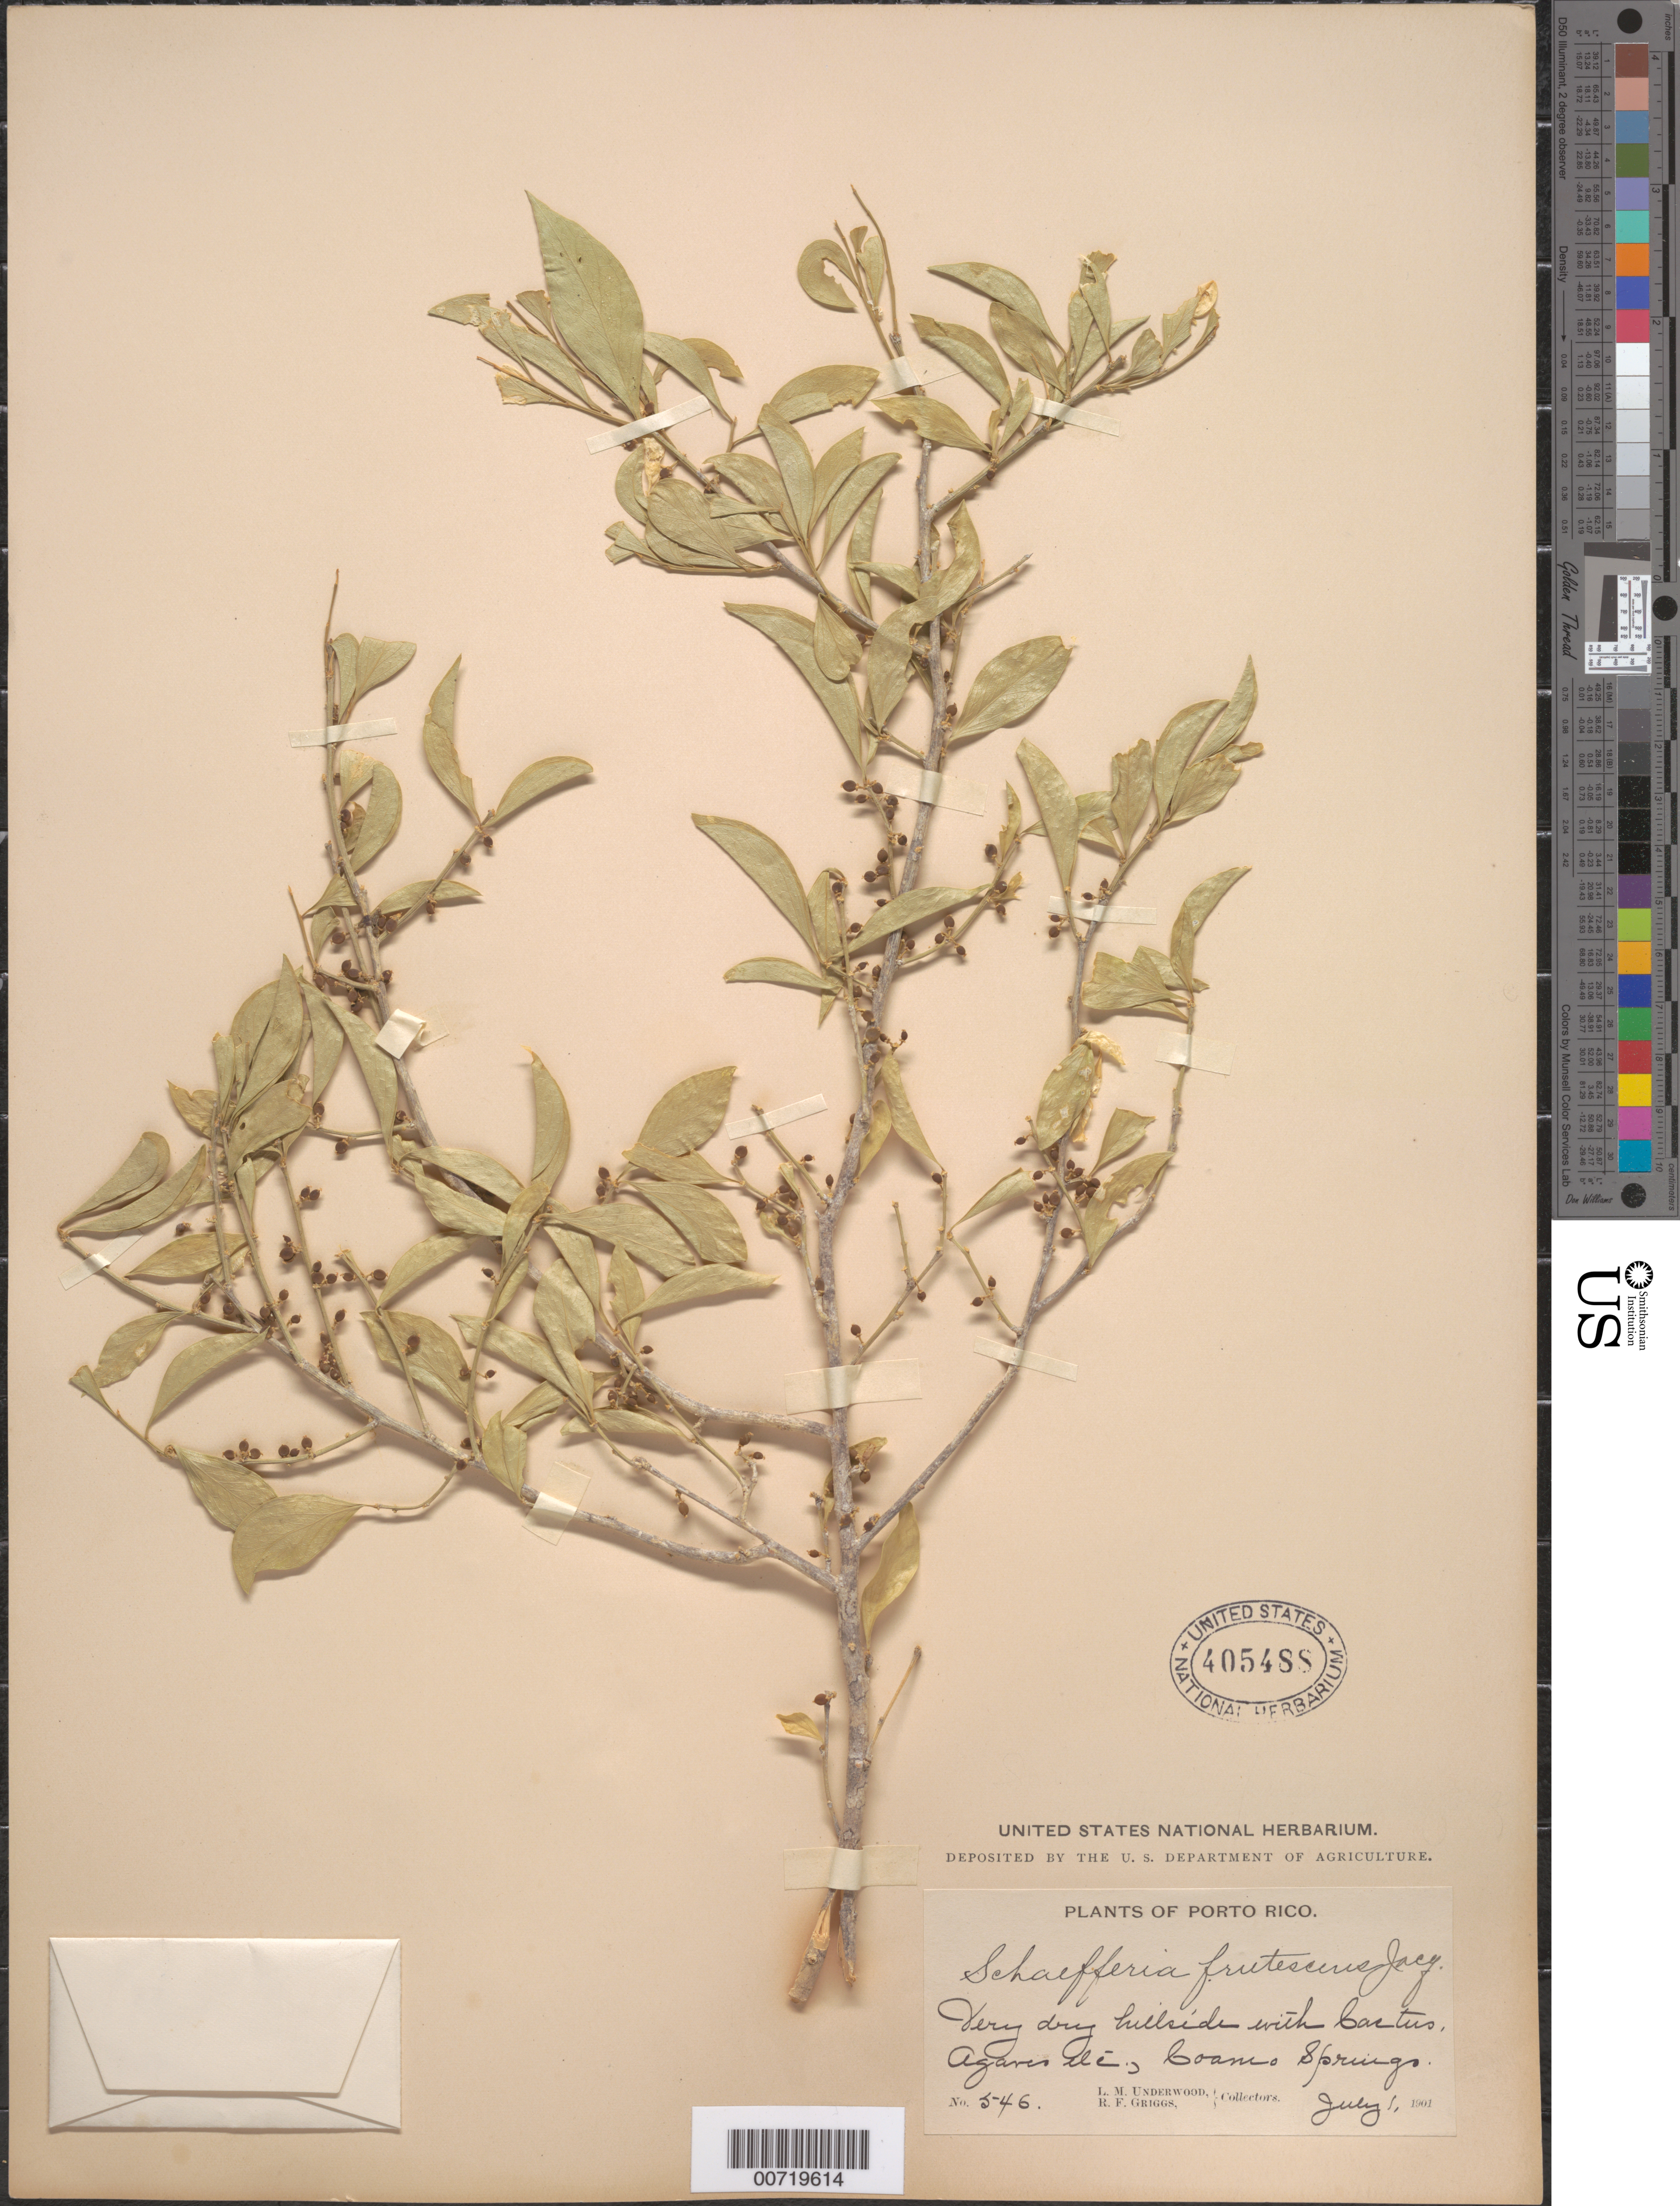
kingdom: Plantae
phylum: Tracheophyta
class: Magnoliopsida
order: Celastrales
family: Celastraceae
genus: Schaefferia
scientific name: Schaefferia frutescens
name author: Jacq.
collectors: L. M. Underwood & R. F. Griggs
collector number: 546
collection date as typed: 01 Jul 1901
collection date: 1901-07-01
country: Puerto Rico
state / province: Coamo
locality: Coamo Springs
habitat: Very dry hillside w/cactus, agaves etc.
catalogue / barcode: US 405488